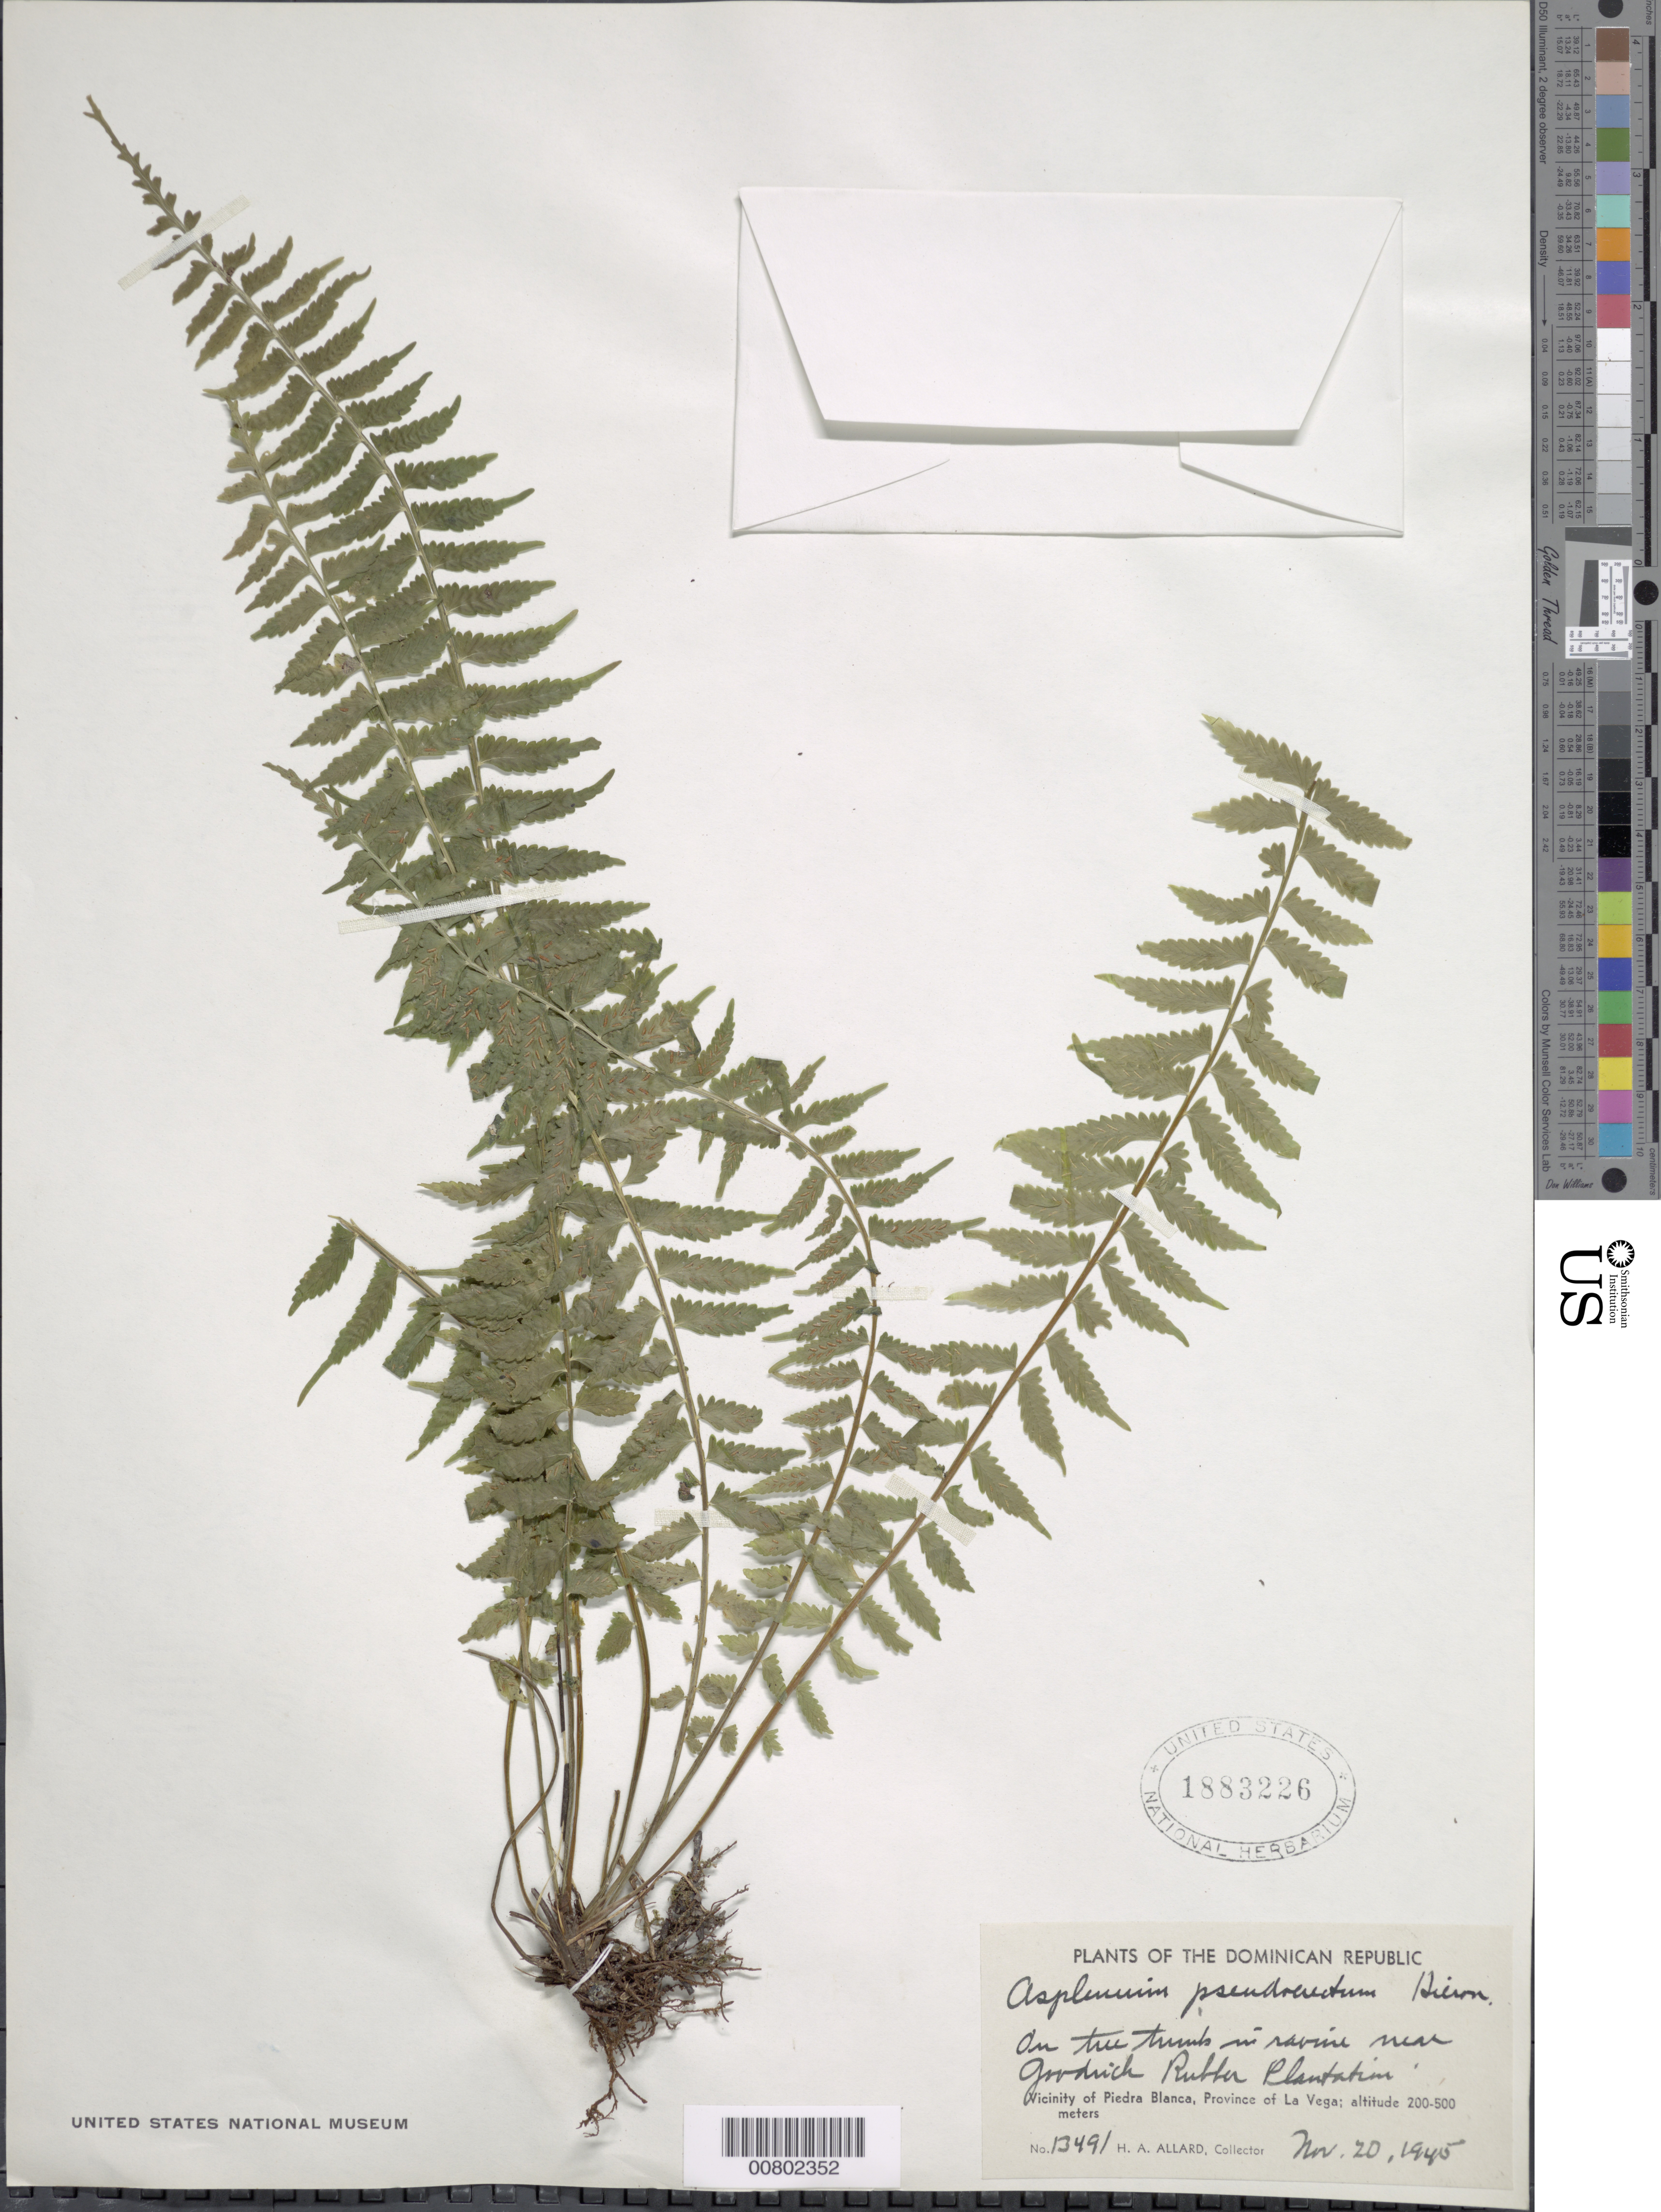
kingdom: Plantae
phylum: Tracheophyta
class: Polypodiopsida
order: Polypodiales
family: Aspleniaceae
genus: Asplenium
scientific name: Asplenium pteropus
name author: Kaulf.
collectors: H. A. Allard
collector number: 13491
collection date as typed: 20 Nov 1945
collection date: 1945-11-20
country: Dominican Republic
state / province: La Romana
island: Hispaniola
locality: Piedra Blanca, near Goodrich Rubber Plantation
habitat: On tree trunk in ravine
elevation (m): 200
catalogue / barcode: US 1883226